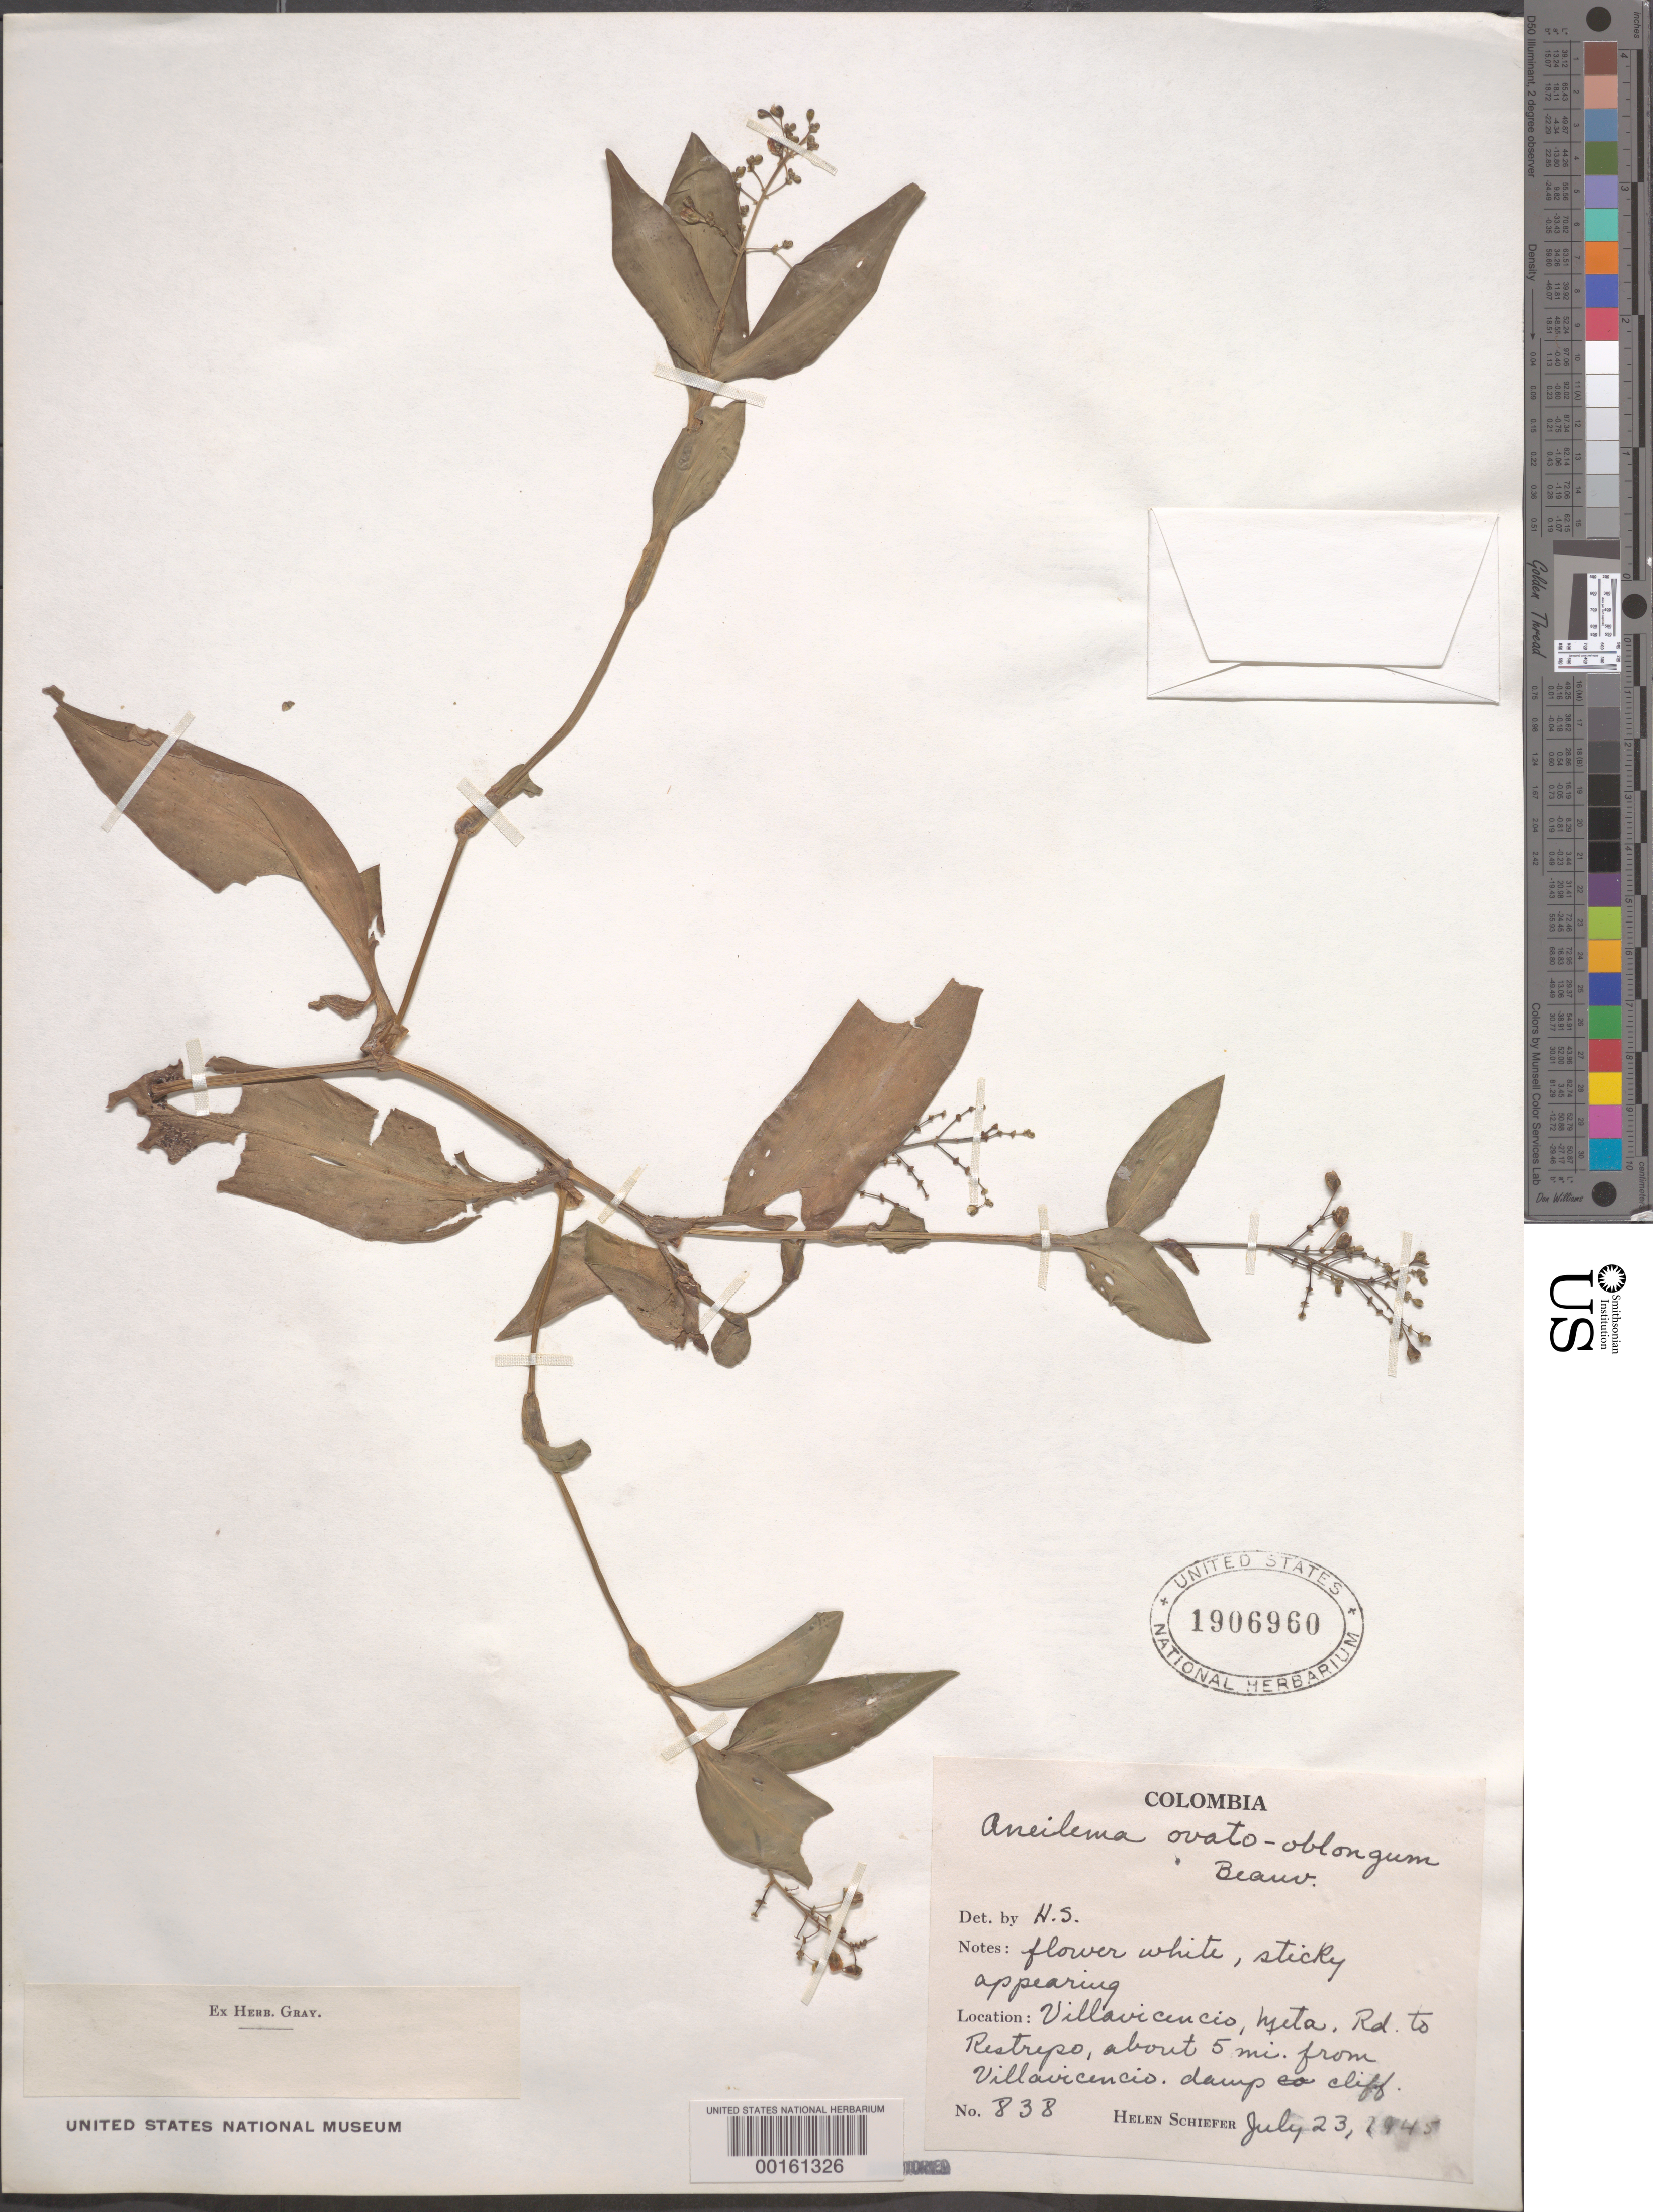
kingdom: Plantae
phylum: Tracheophyta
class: Liliopsida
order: Commelinales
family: Commelinaceae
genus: Aneilema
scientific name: Aneilema umbrosum subsp. ovato-oblongum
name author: (P. Beauv.) J.K. Morton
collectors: H. Schiefer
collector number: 838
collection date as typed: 23 Jul 1945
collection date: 1945-07-23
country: Colombia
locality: Villa Vicencia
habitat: Damp cliff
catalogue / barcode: US 1906960